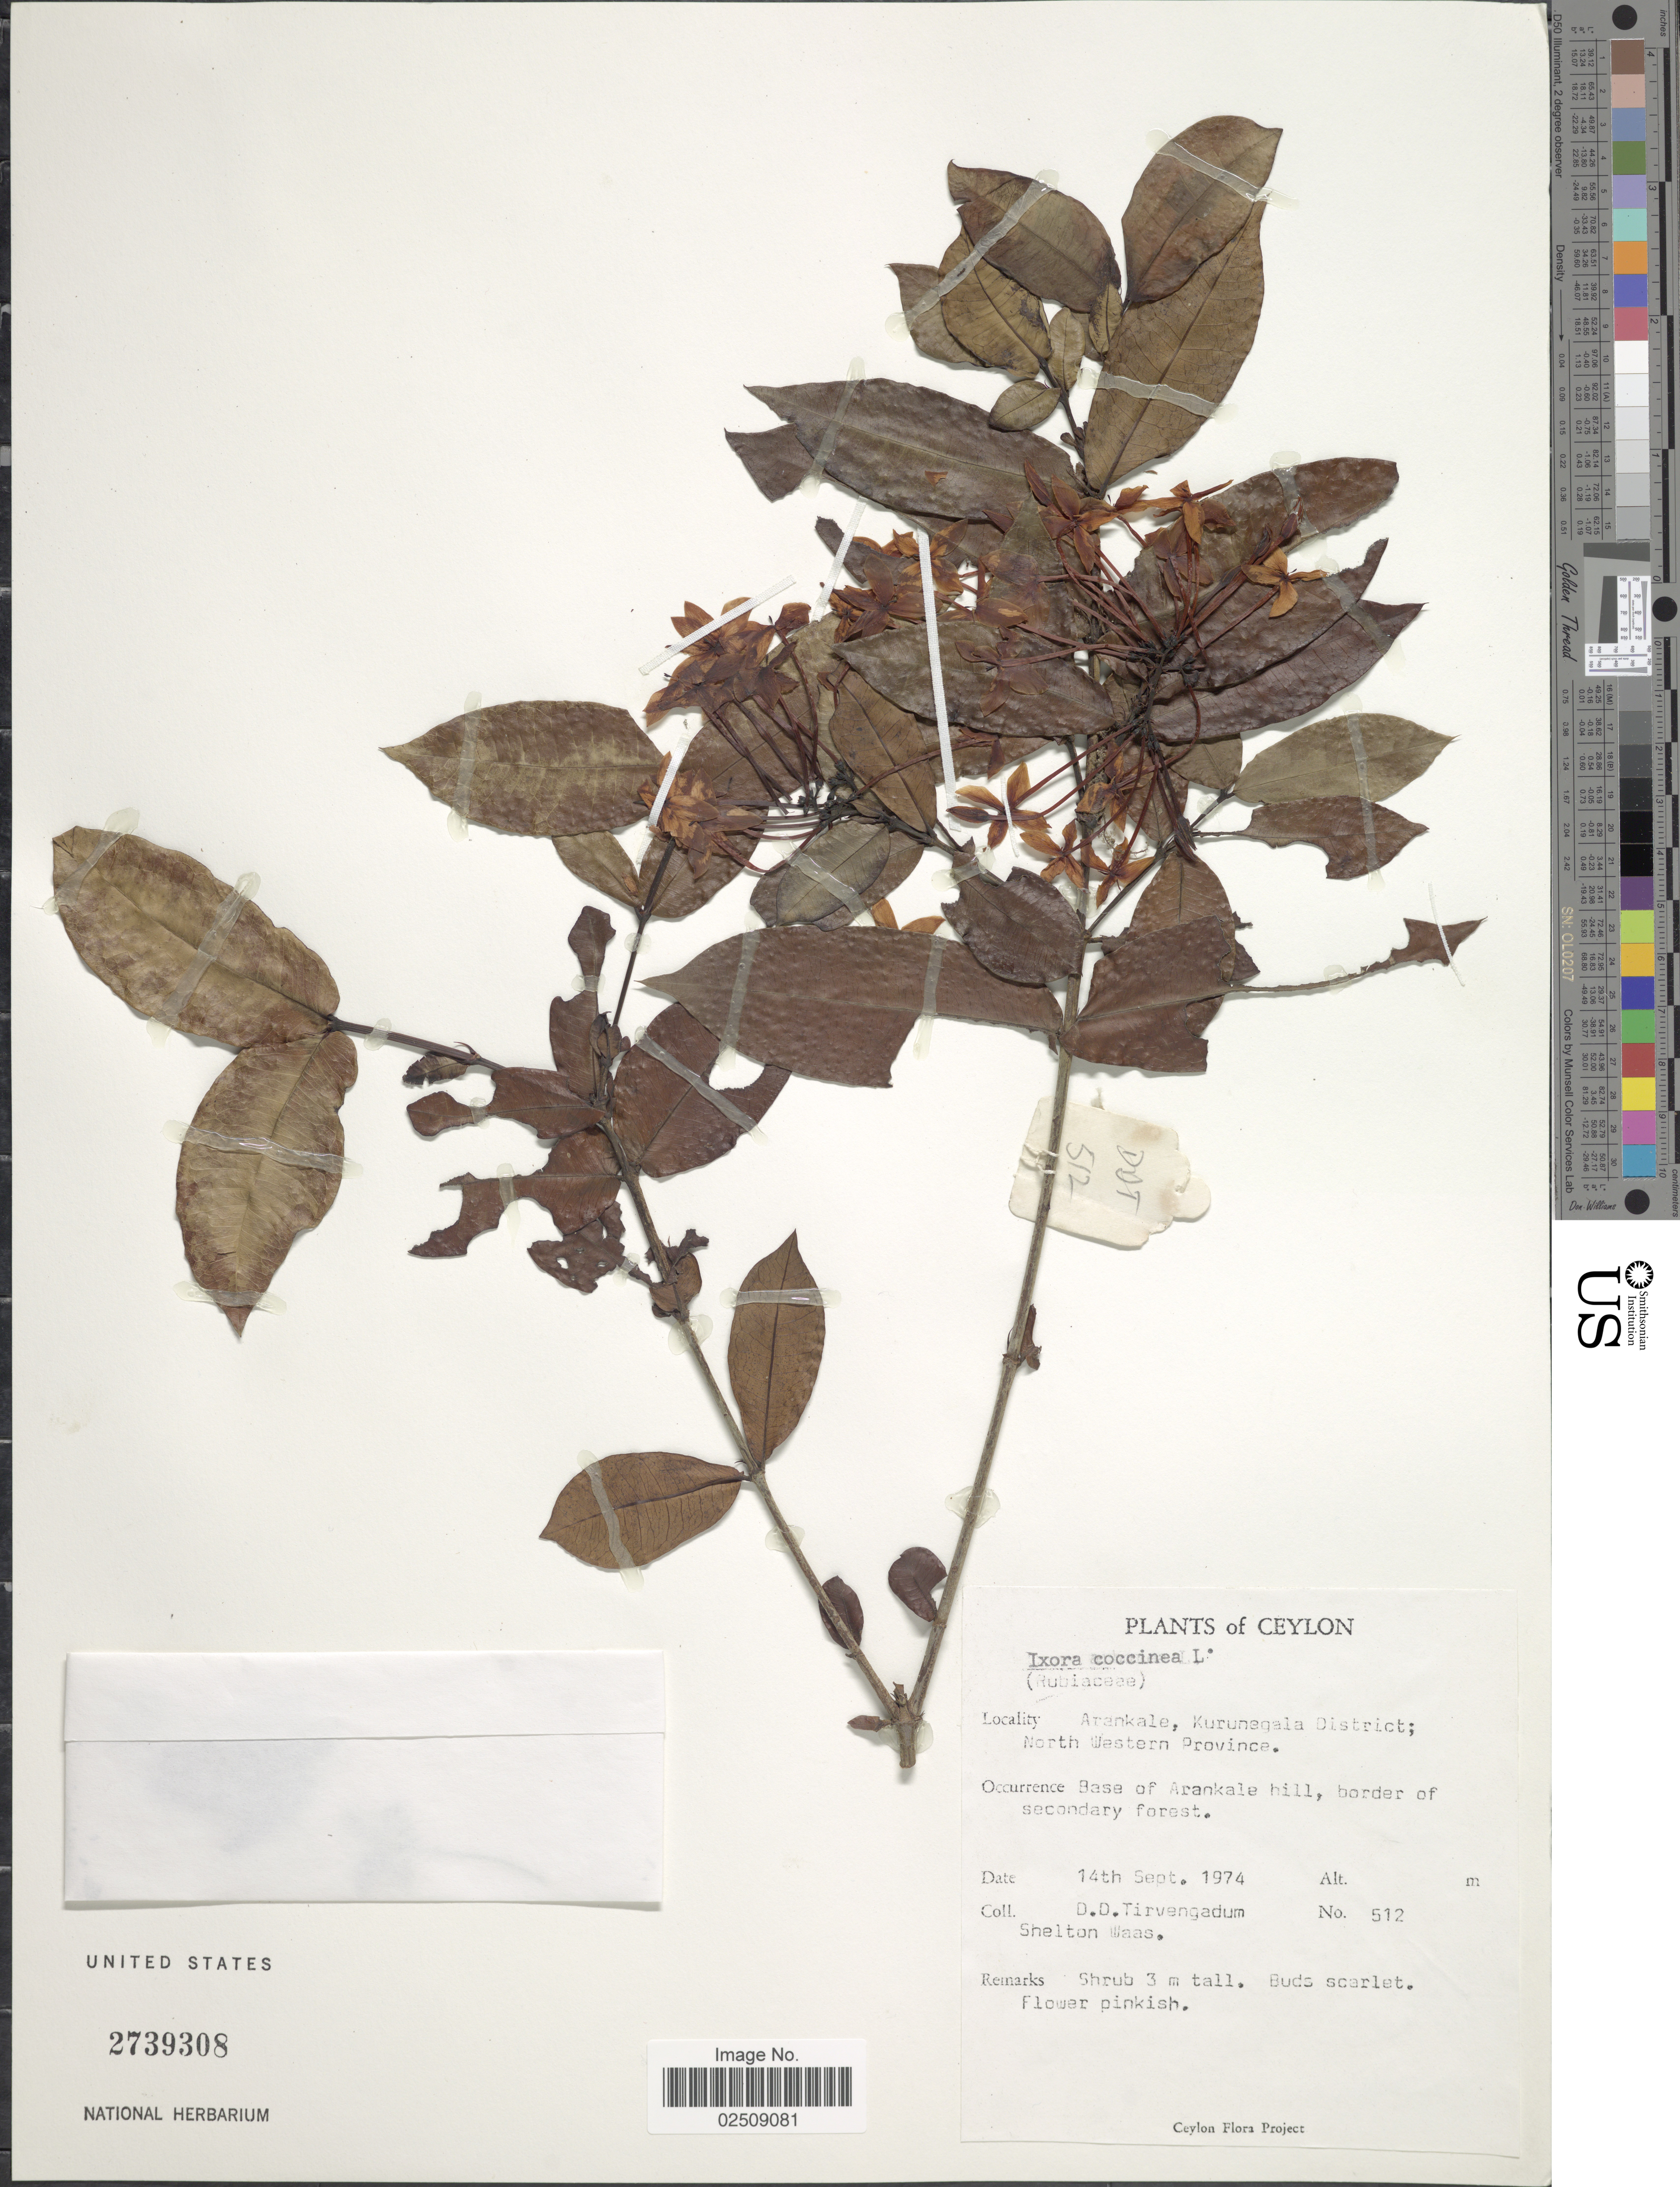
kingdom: Plantae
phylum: Tracheophyta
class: Magnoliopsida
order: Gentianales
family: Rubiaceae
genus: Ixora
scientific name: Ixora coccinea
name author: L.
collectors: D. Tirvengadum & S. Waas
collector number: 512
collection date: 1974-09-14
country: Sri Lanka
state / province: North Western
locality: Ceylon. Arankale, Kurunegala District; North Western Province. Base of Arankale Hill, border of secondary forest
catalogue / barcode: US 2739308